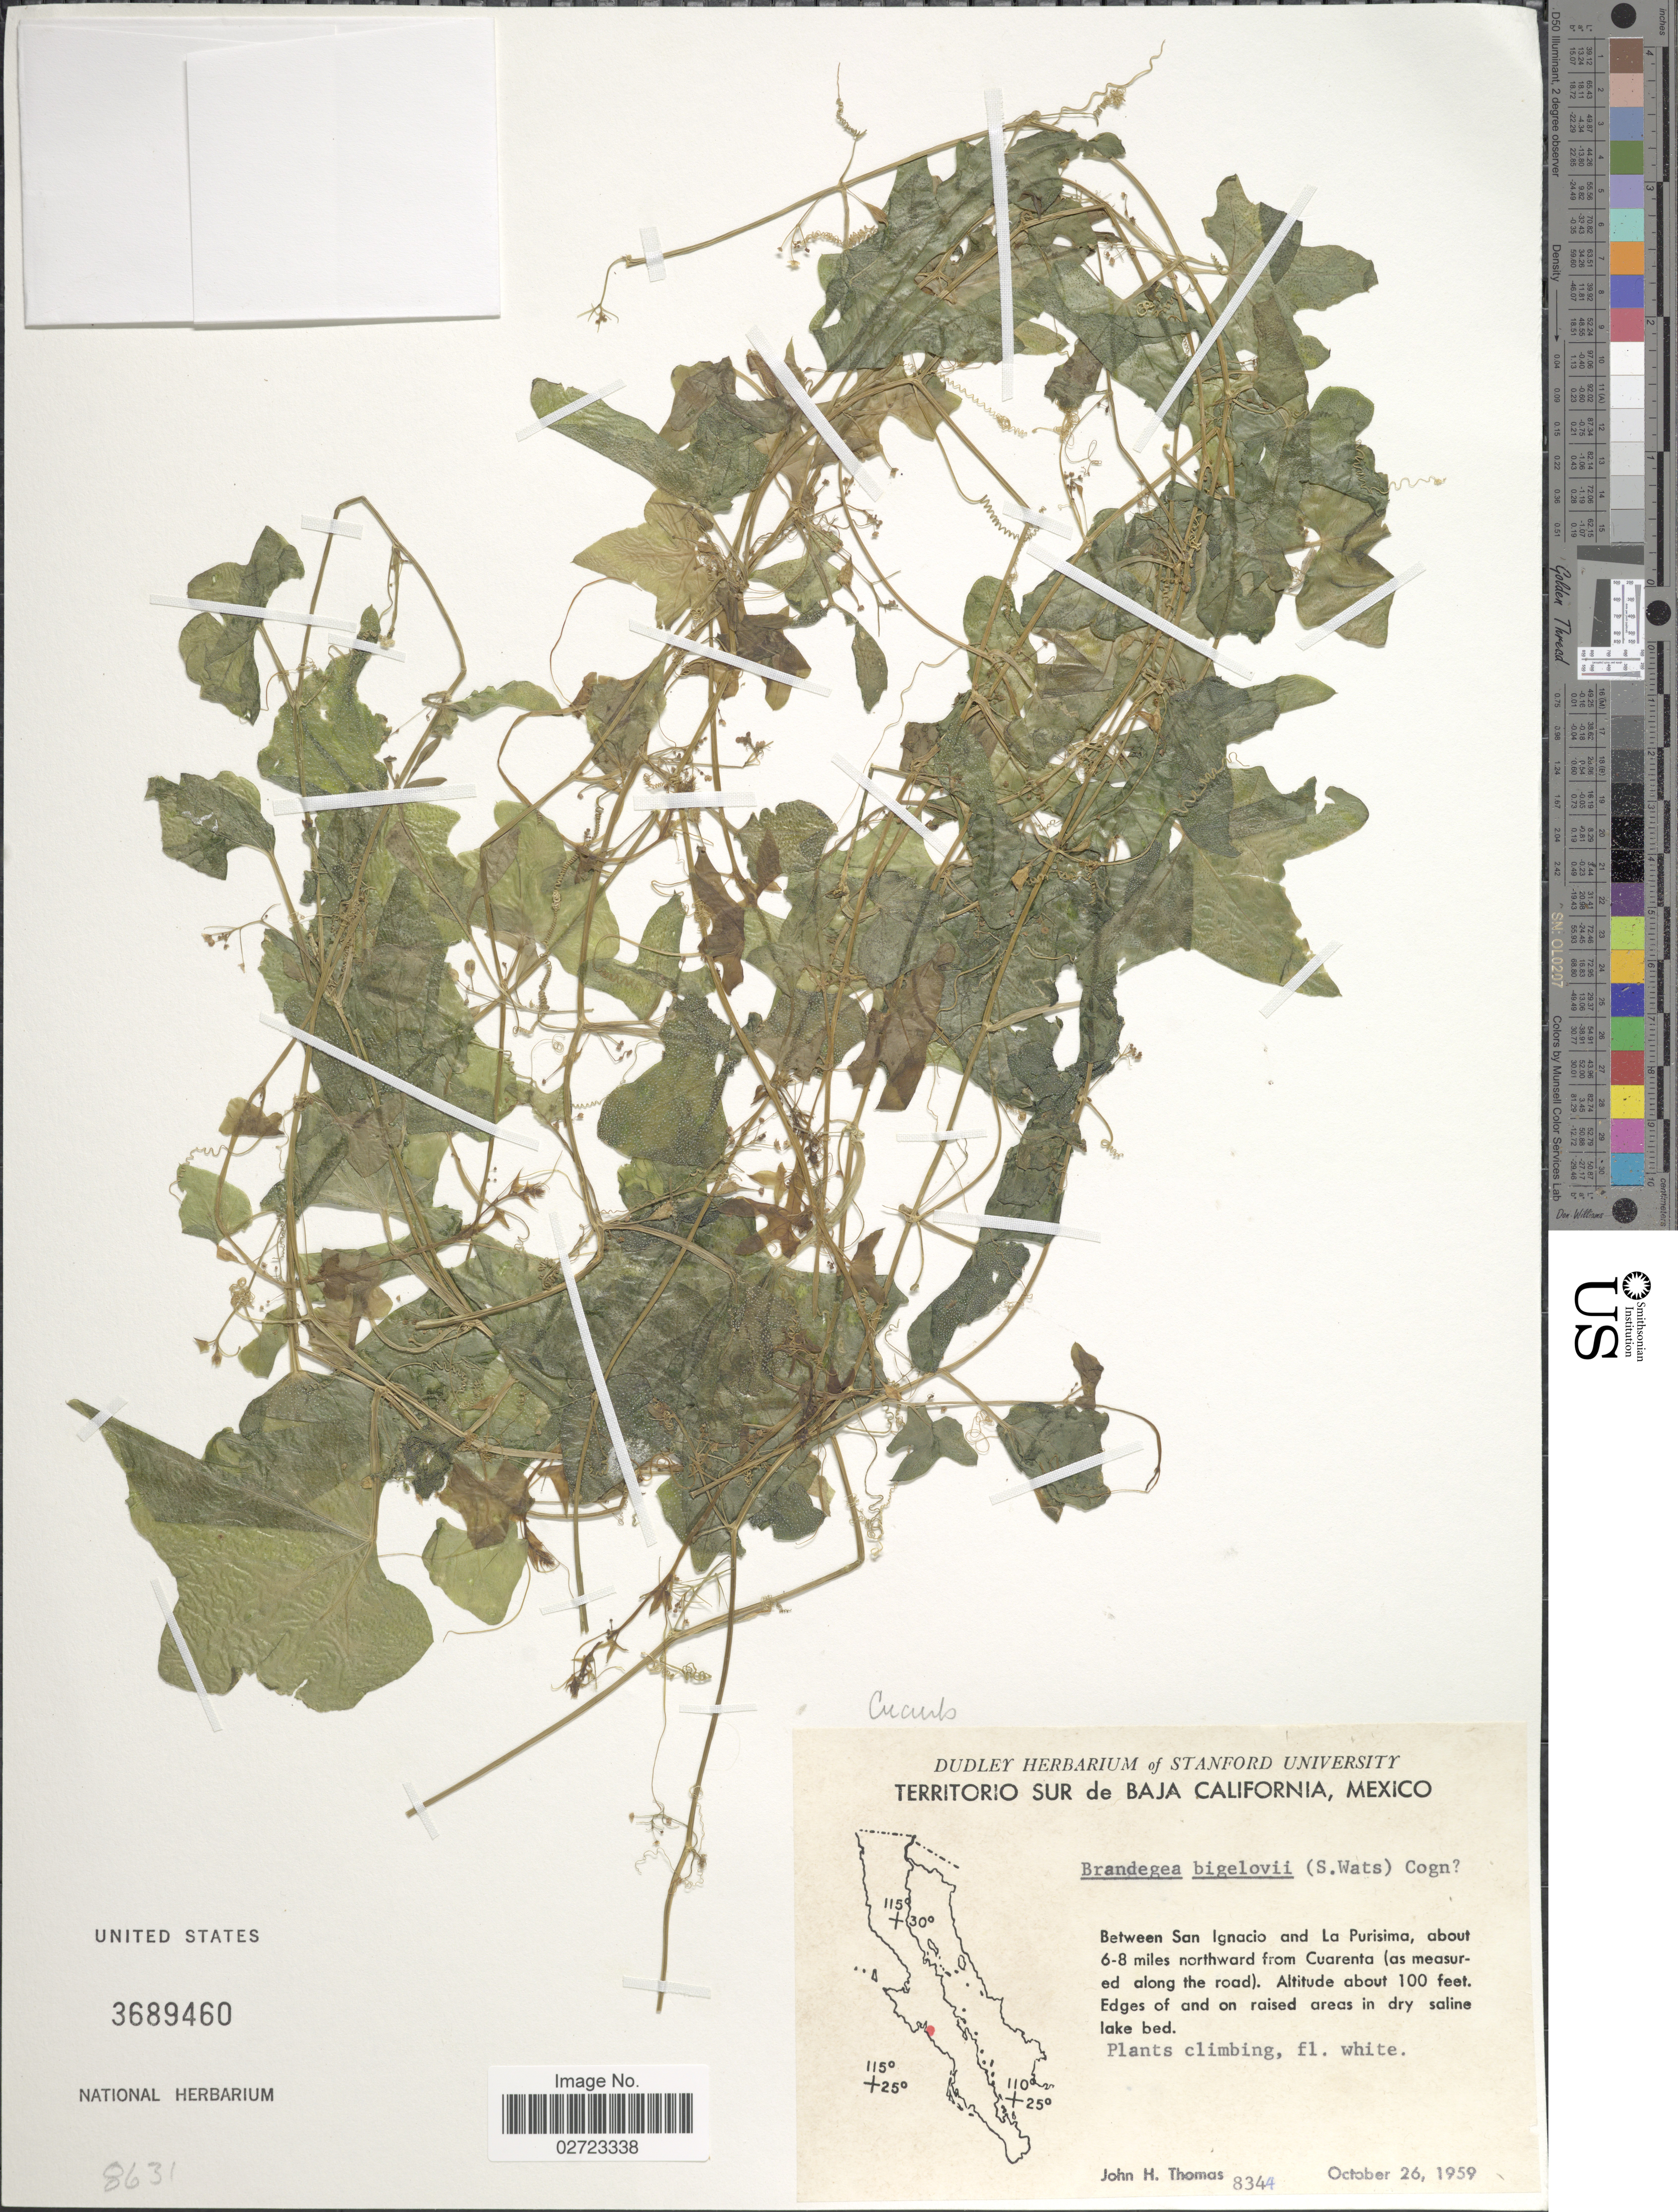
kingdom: Plantae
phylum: Tracheophyta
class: Magnoliopsida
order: Cucurbitales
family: Cucurbitaceae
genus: Brandegea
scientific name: Brandegea bigelovii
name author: (Watson) Cogn.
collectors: J. H. Thomas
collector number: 8344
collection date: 1959-10-26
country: Mexico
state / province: Baja California Sur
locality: Territorio Sur de Baja California, between San Ignacio and La Purisima, about 6-8 miles northward from Cuarenta (as measured along the road), edges of and on raised areas in dry saline lake bed.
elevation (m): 30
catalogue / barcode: US 3689460